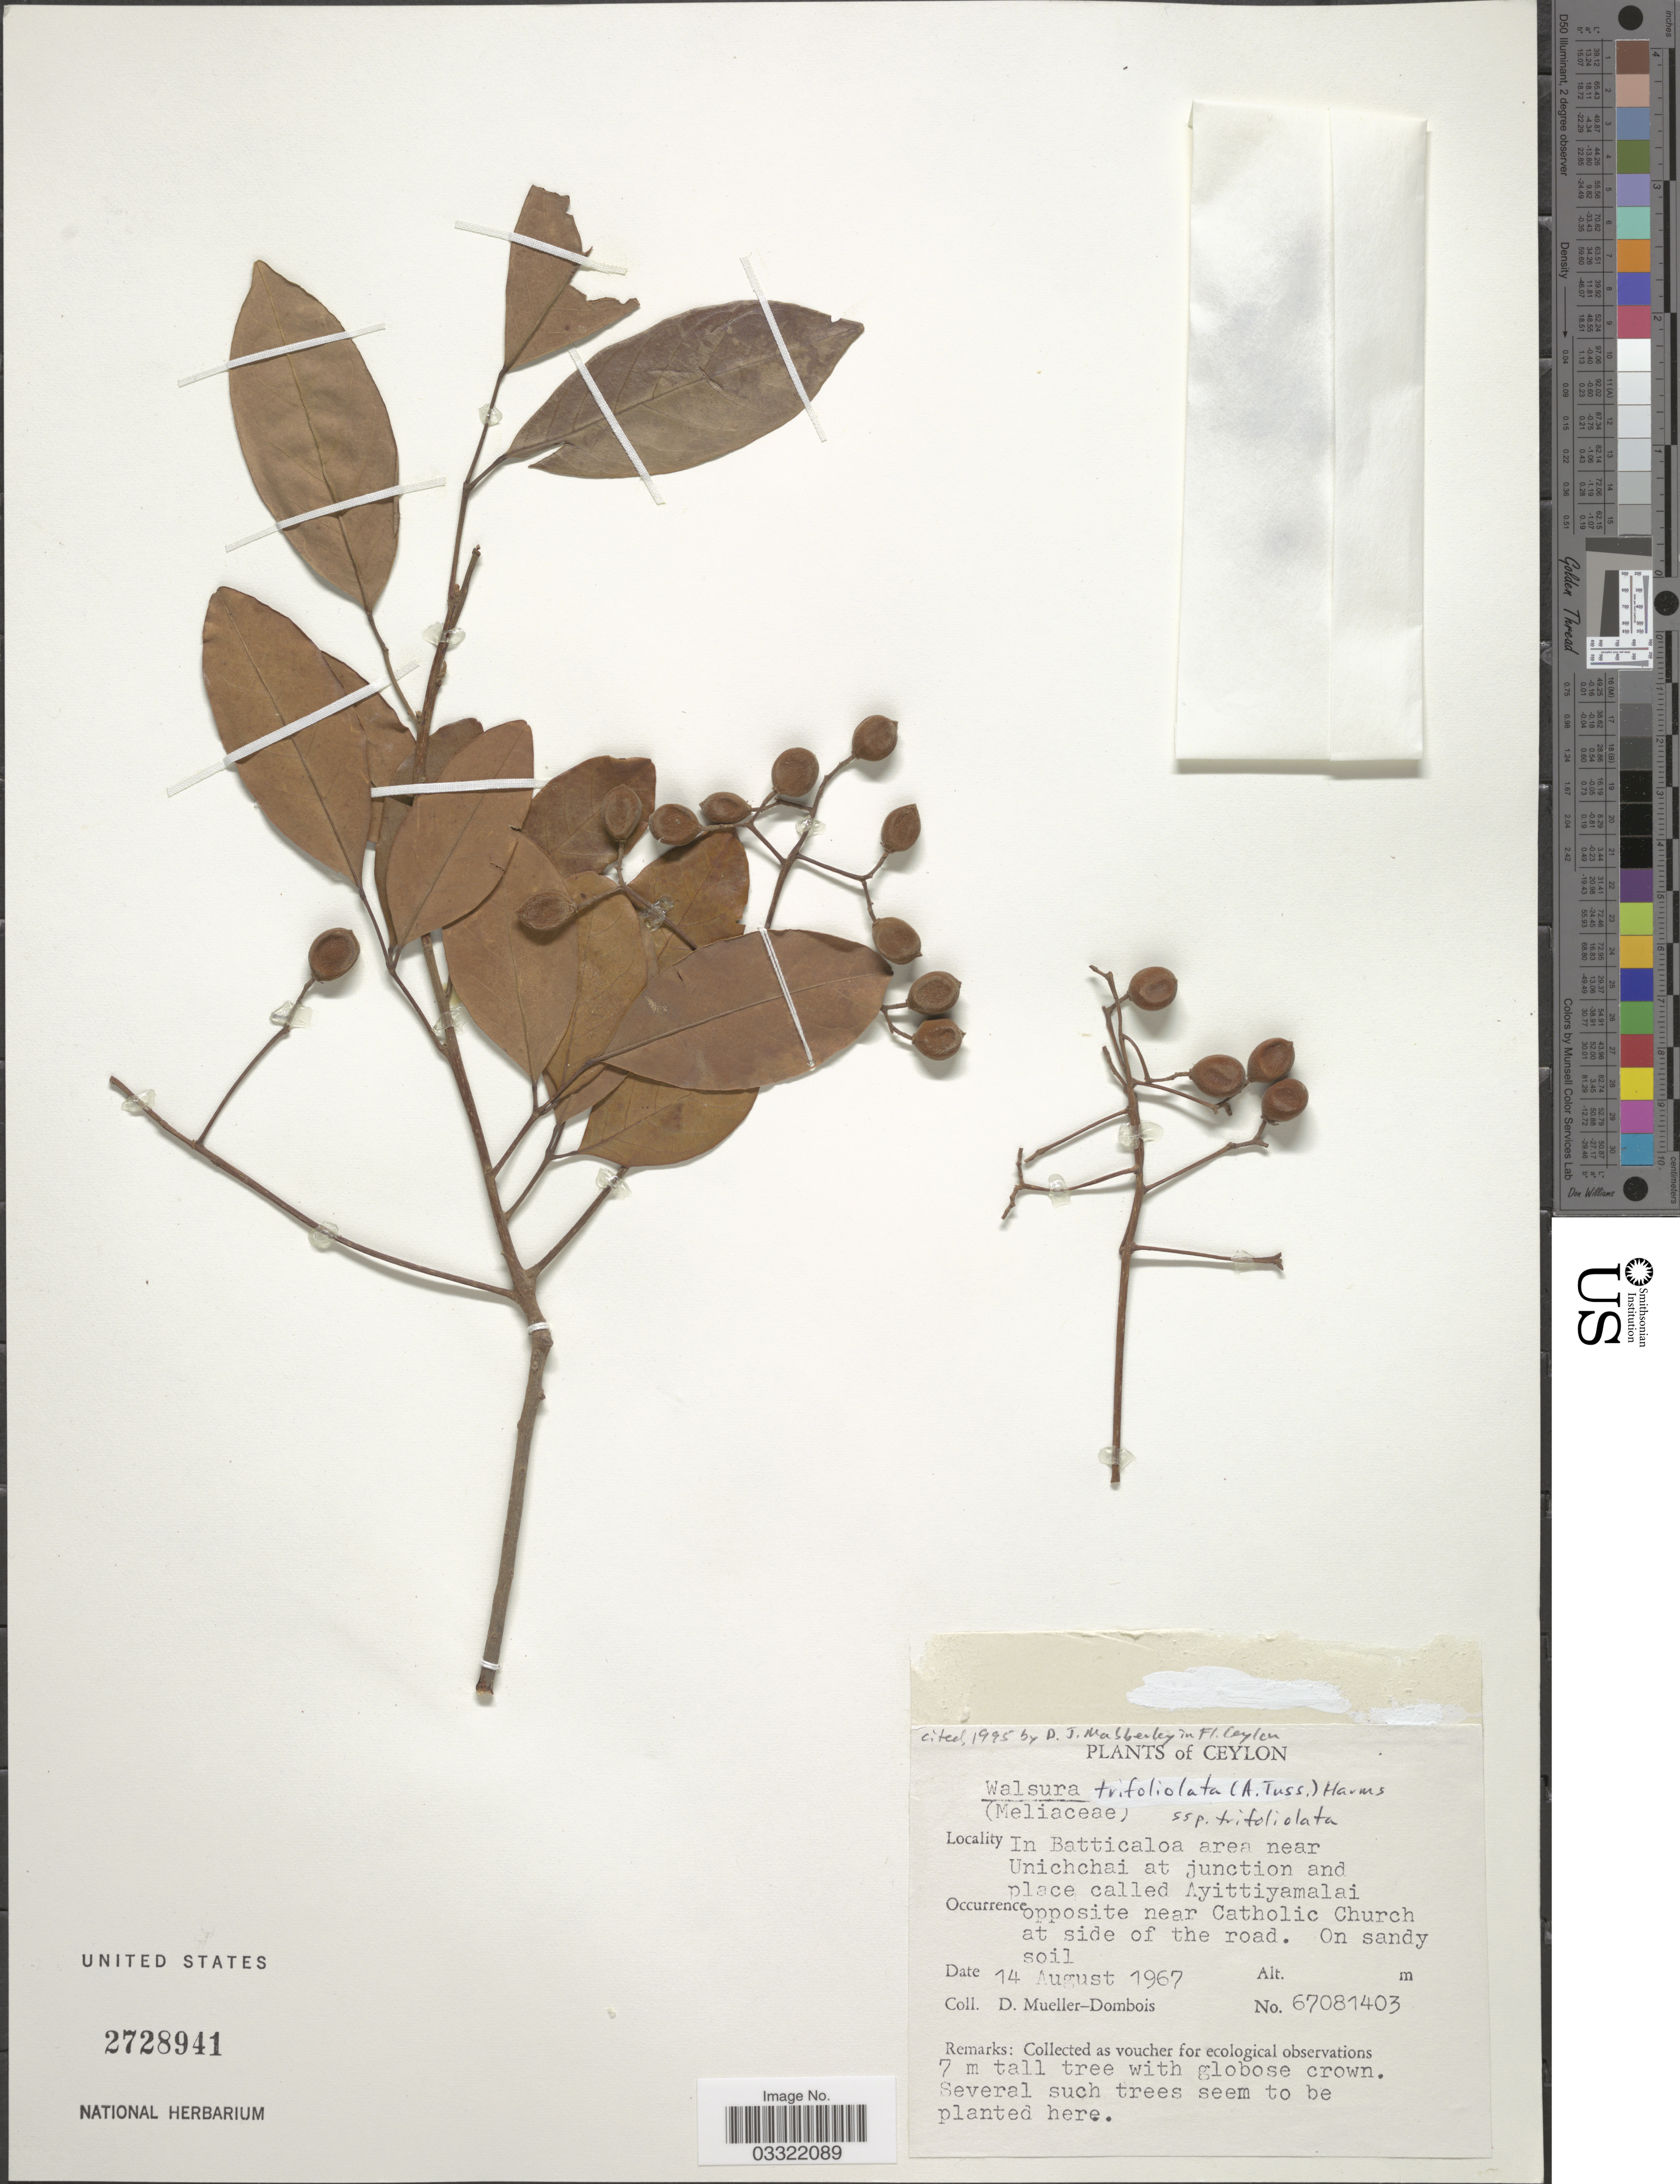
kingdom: Plantae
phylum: Tracheophyta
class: Magnoliopsida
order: Sapindales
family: Meliaceae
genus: Walsura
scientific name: Walsura trifoliolata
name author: (A. Juss.) Harms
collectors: D. Mueller-Dombois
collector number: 67081403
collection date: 1967-08-14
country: Sri Lanka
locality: Ceylon, In Batticaloa area near Unichchai at junction and place called Ayittiyamalai opposite near Catholic Church at side of the road.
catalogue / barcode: US 2728941